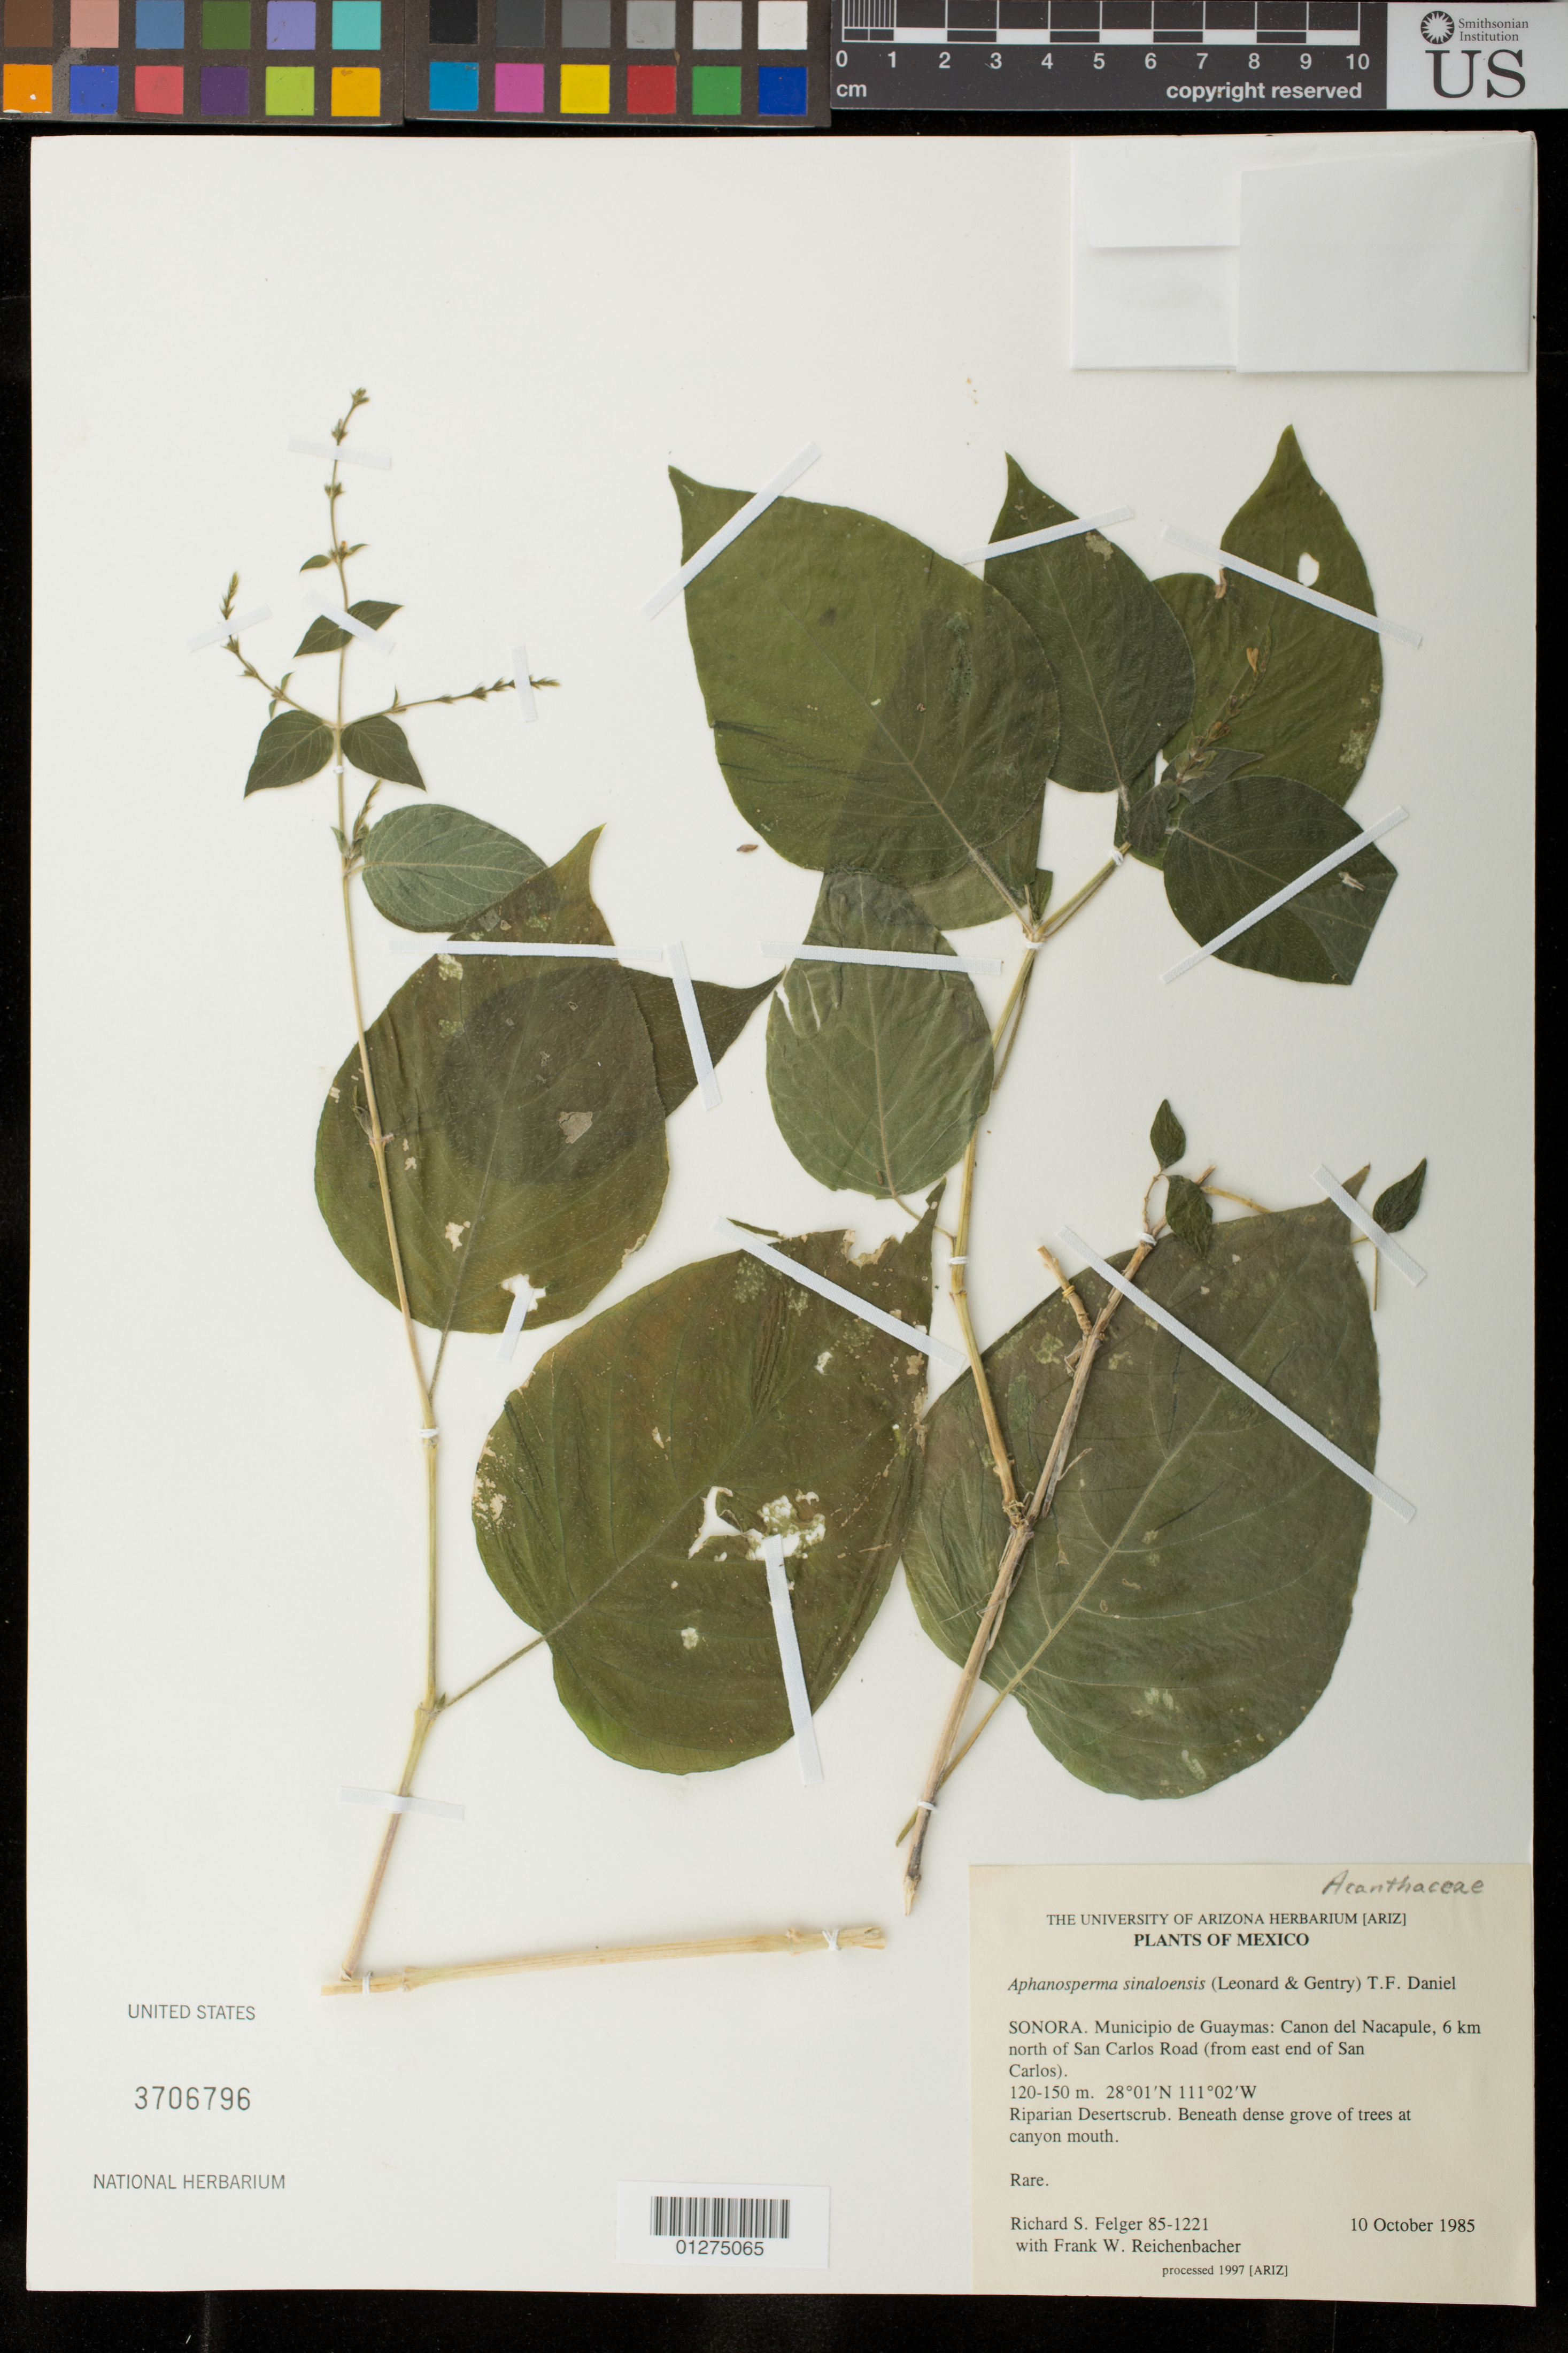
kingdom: Plantae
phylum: Tracheophyta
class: Magnoliopsida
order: Lamiales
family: Acanthaceae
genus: Aphanosperma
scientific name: Aphanosperma sinaloensis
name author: (Leonard & Gentry) T.F. Daniel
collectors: R. S. Felger & Reichenbacher, F. W.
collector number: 85-1221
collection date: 1985-10-10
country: Mexico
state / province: Sonora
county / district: Guaymas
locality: Canon del Nacapule, 6 km north of San Carlos Road (from east end of San Carlos)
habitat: riparian desertscrub, beneath dense grove of trees at canyon mouth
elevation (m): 120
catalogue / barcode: US 3706796